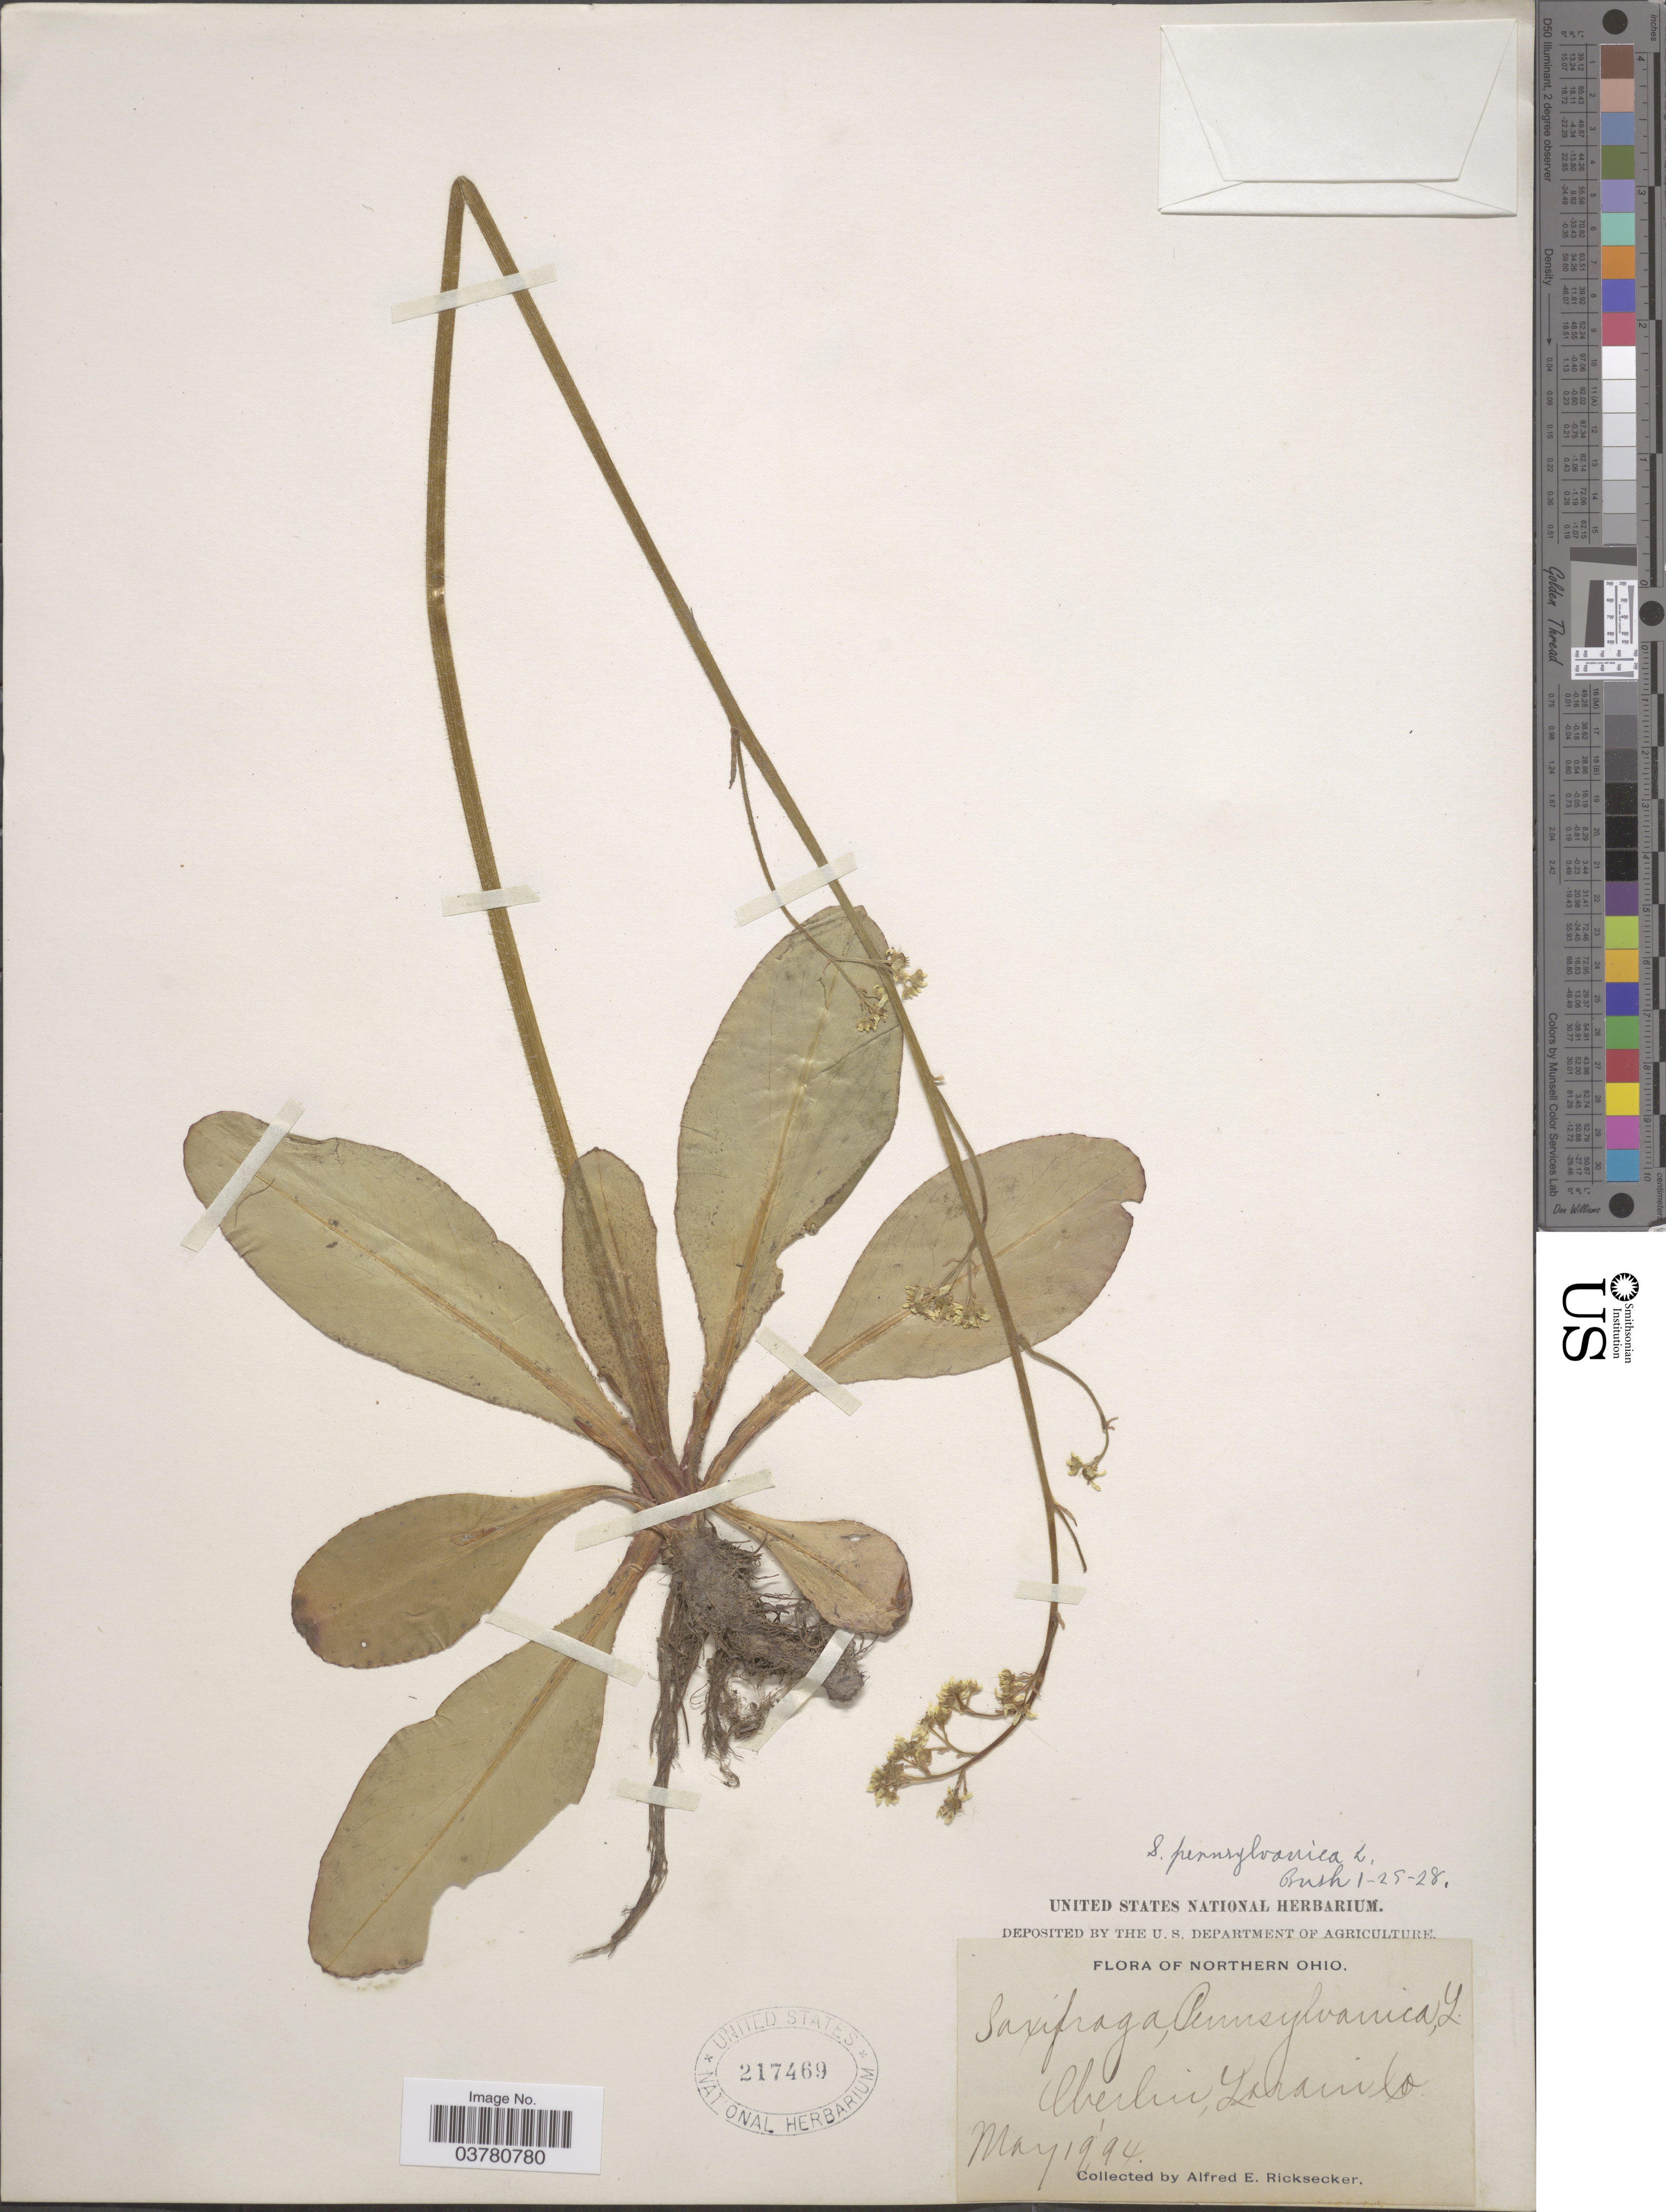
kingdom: Plantae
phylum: Tracheophyta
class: Magnoliopsida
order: Saxifragales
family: Saxifragaceae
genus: Micranthes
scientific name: Micranthes pensylvanica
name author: (L.) Haw.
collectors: A. E. Ricksecker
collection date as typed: Transcribed d/m/y: 19/5/94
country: United States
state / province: Ohio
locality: Northern Ohio. Oberlin, Larain Co.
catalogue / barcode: US 217469